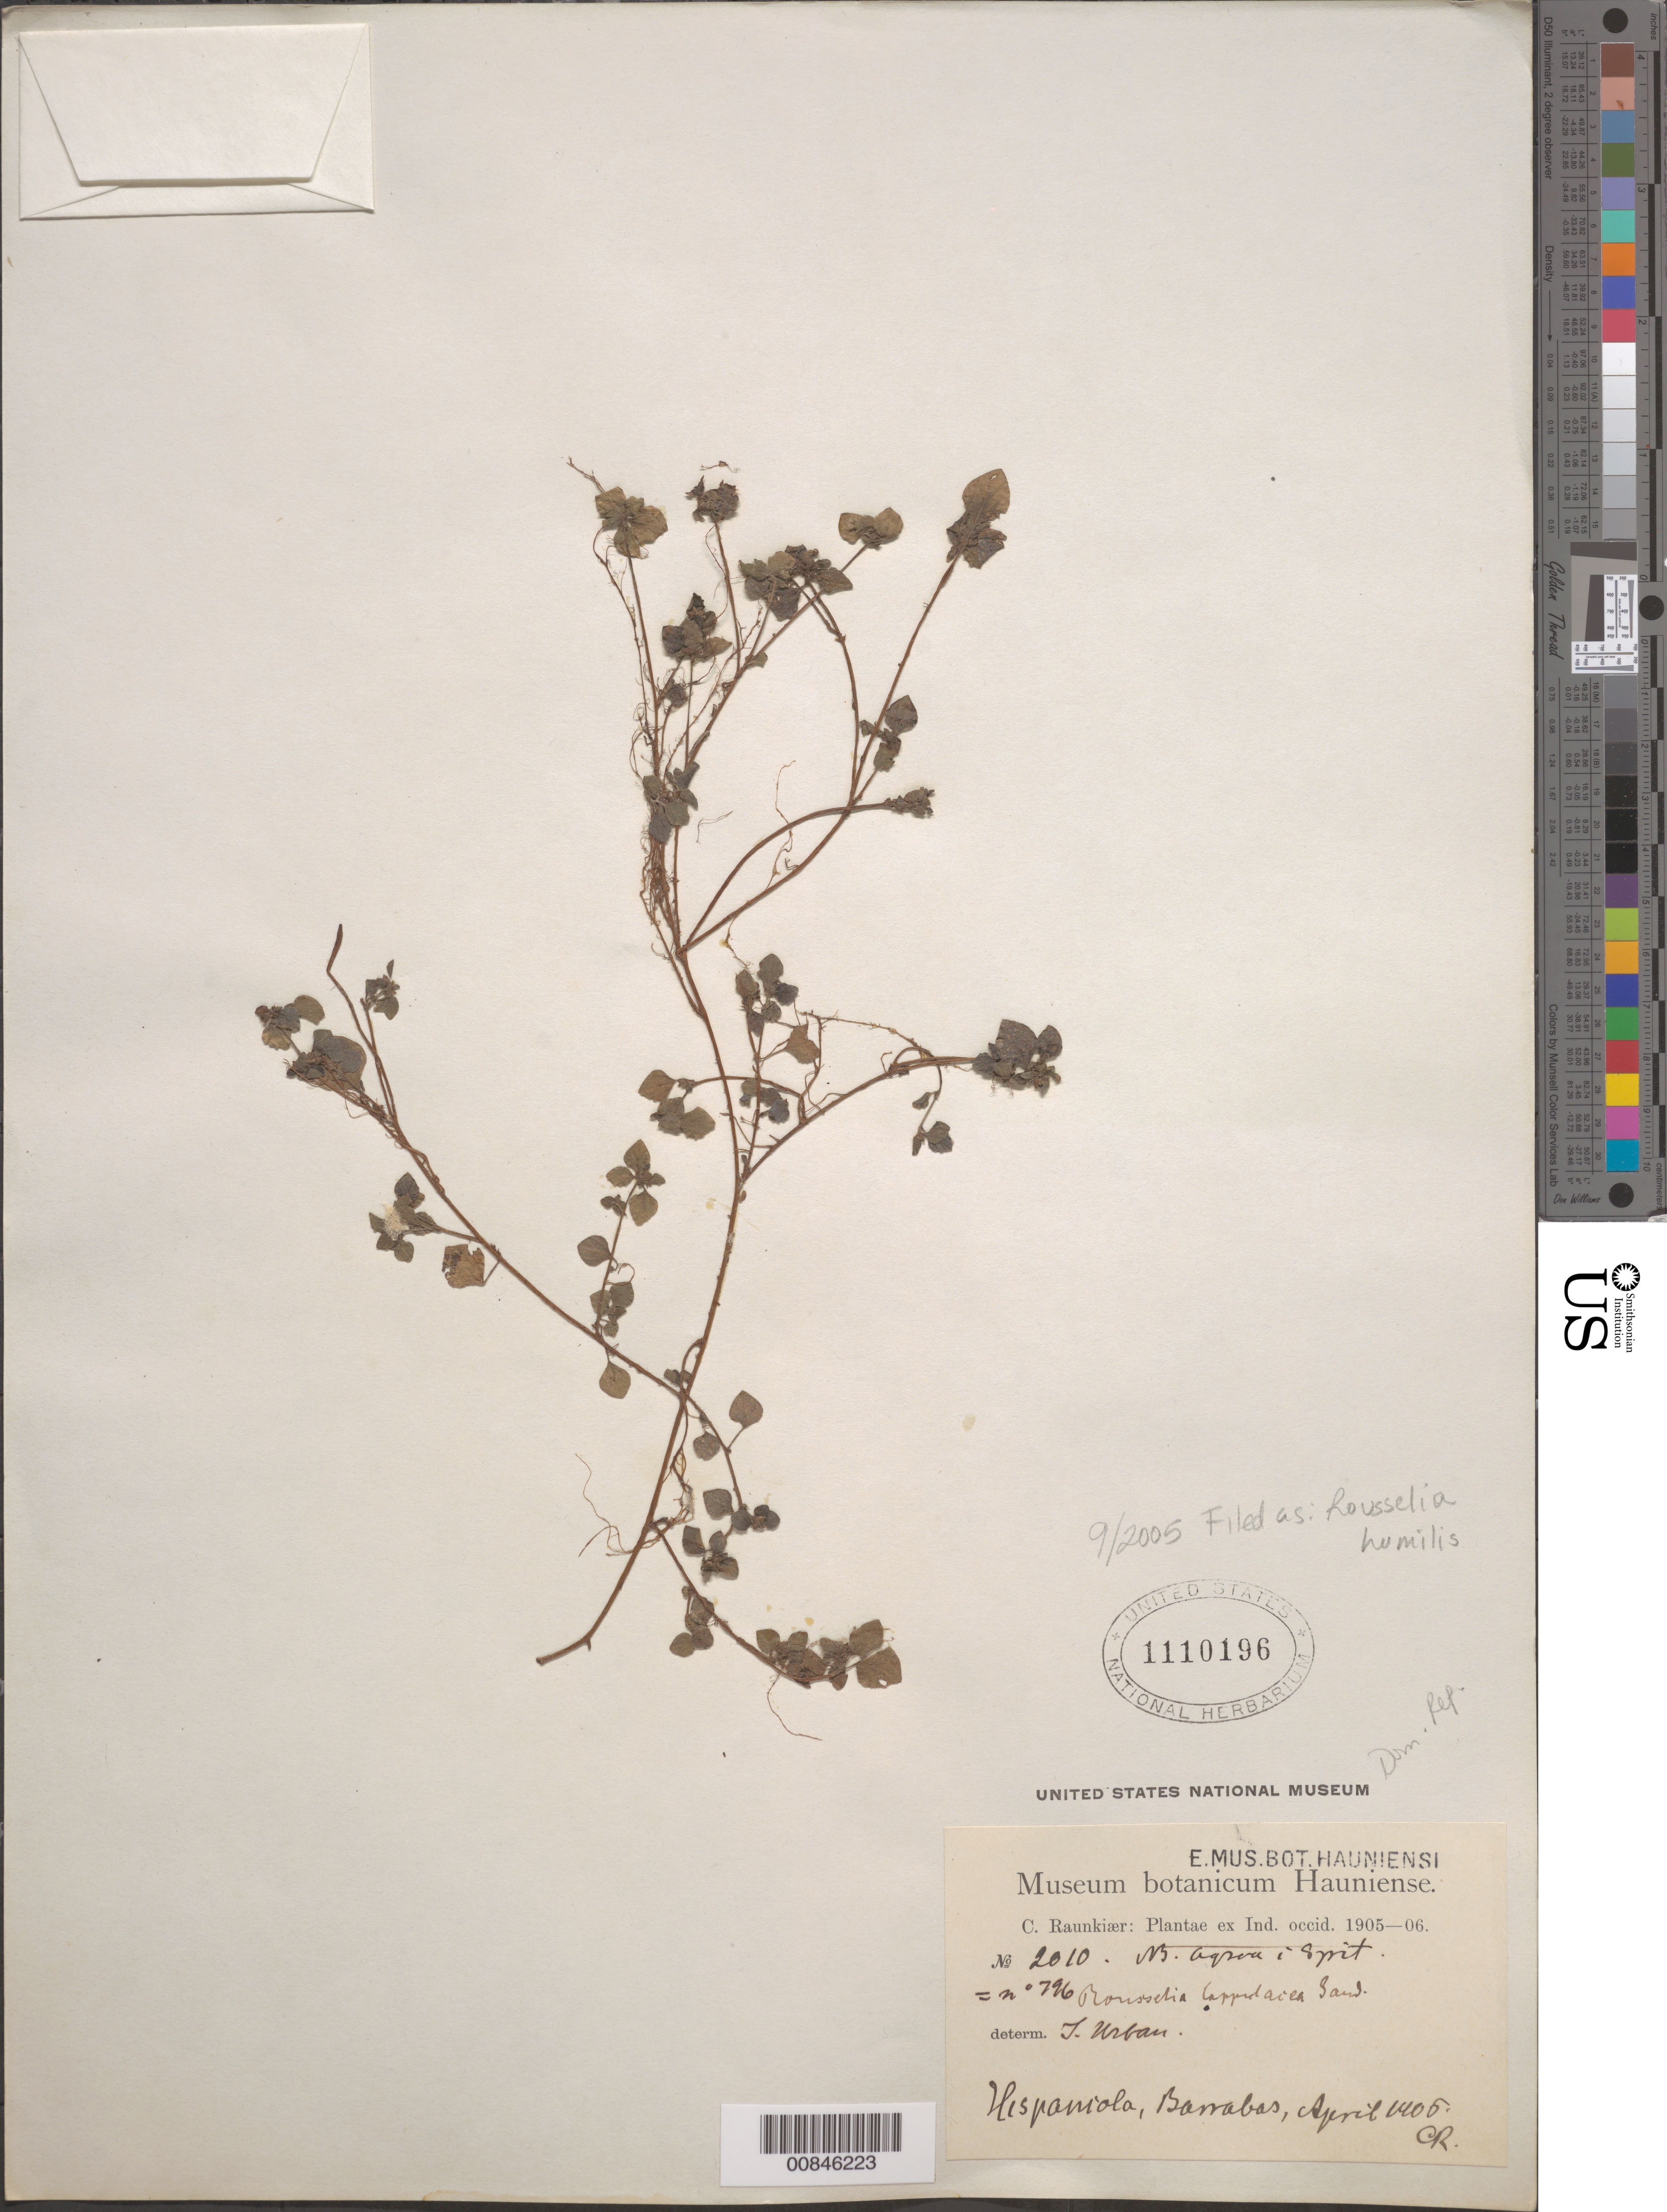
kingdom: Plantae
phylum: Tracheophyta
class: Magnoliopsida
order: Rosales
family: Urticaceae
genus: Rousselia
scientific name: Rousselia humilis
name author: (Sw.) Urb.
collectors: C. C. Raunkiaer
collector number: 2010=796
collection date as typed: Apr 1905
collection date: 1905-04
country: Dominican Republic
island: Hispaniola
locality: Barrabas.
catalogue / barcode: US 1110196